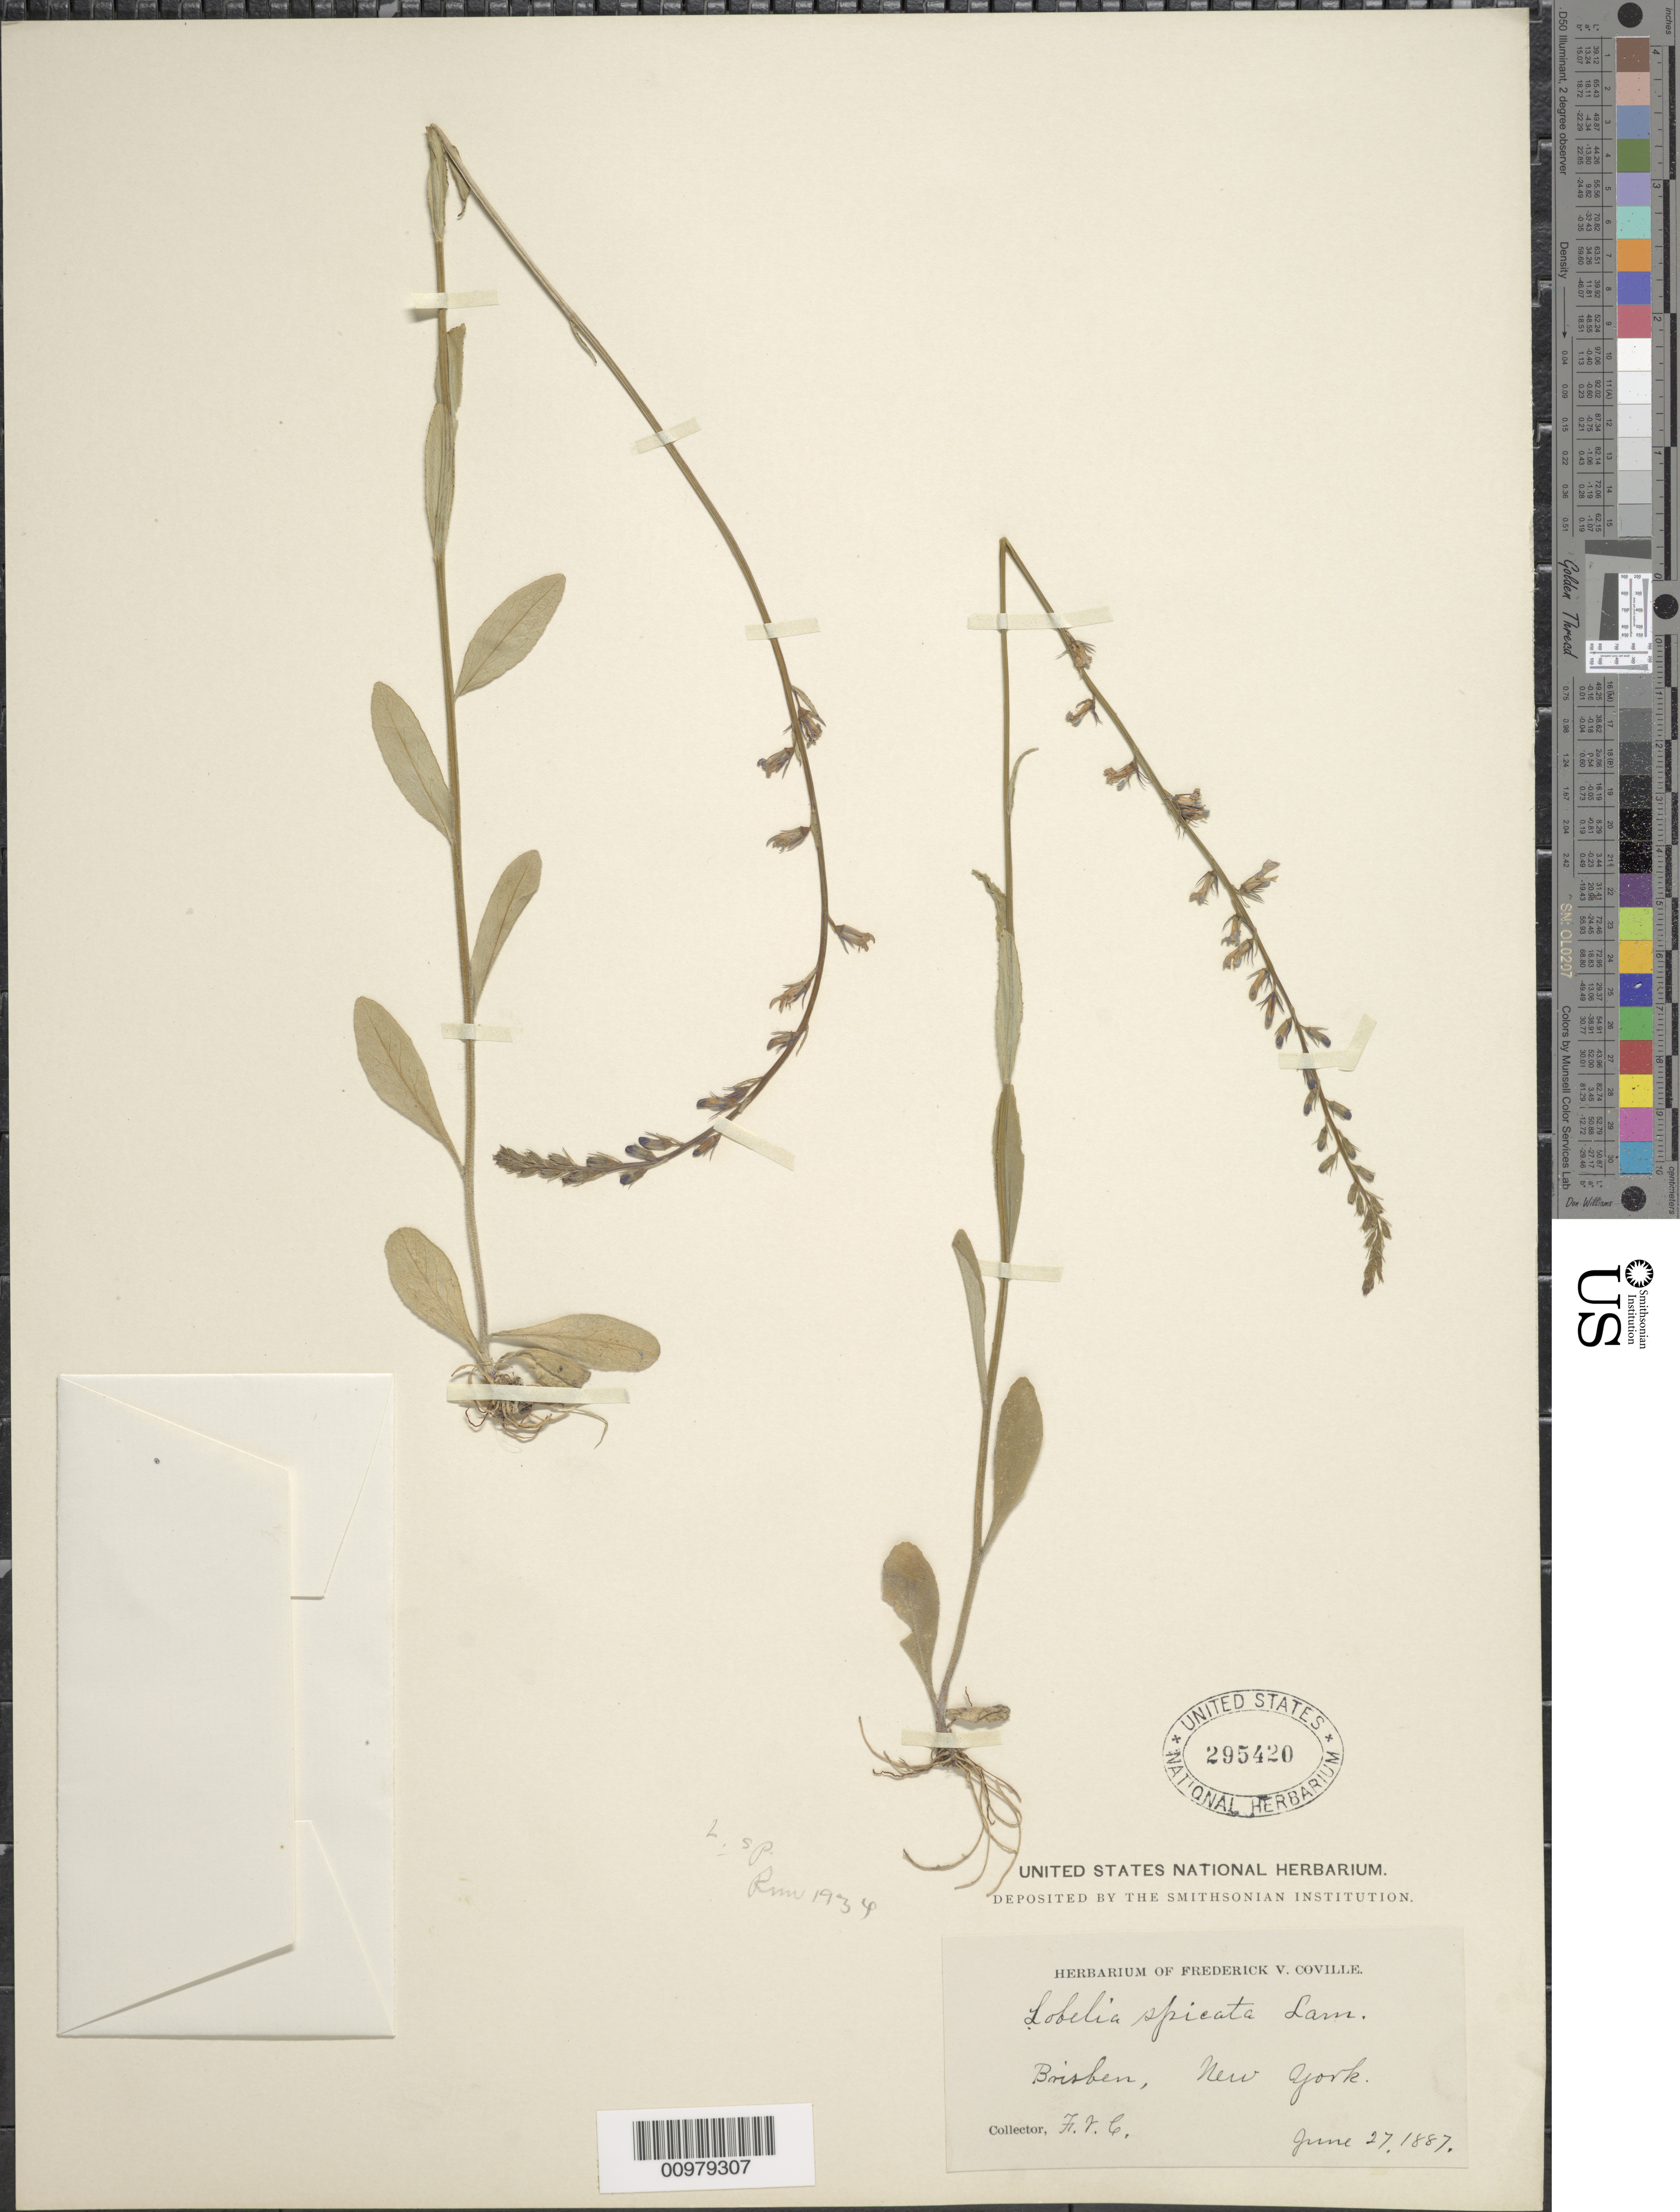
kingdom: Plantae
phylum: Tracheophyta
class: Magnoliopsida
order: Asterales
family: Campanulaceae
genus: Lobelia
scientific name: Lobelia spicata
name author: Lam.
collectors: F. V. Coville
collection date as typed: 27 Jun 1887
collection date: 1887-06-27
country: United States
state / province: New York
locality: Brisben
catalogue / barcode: US 295420